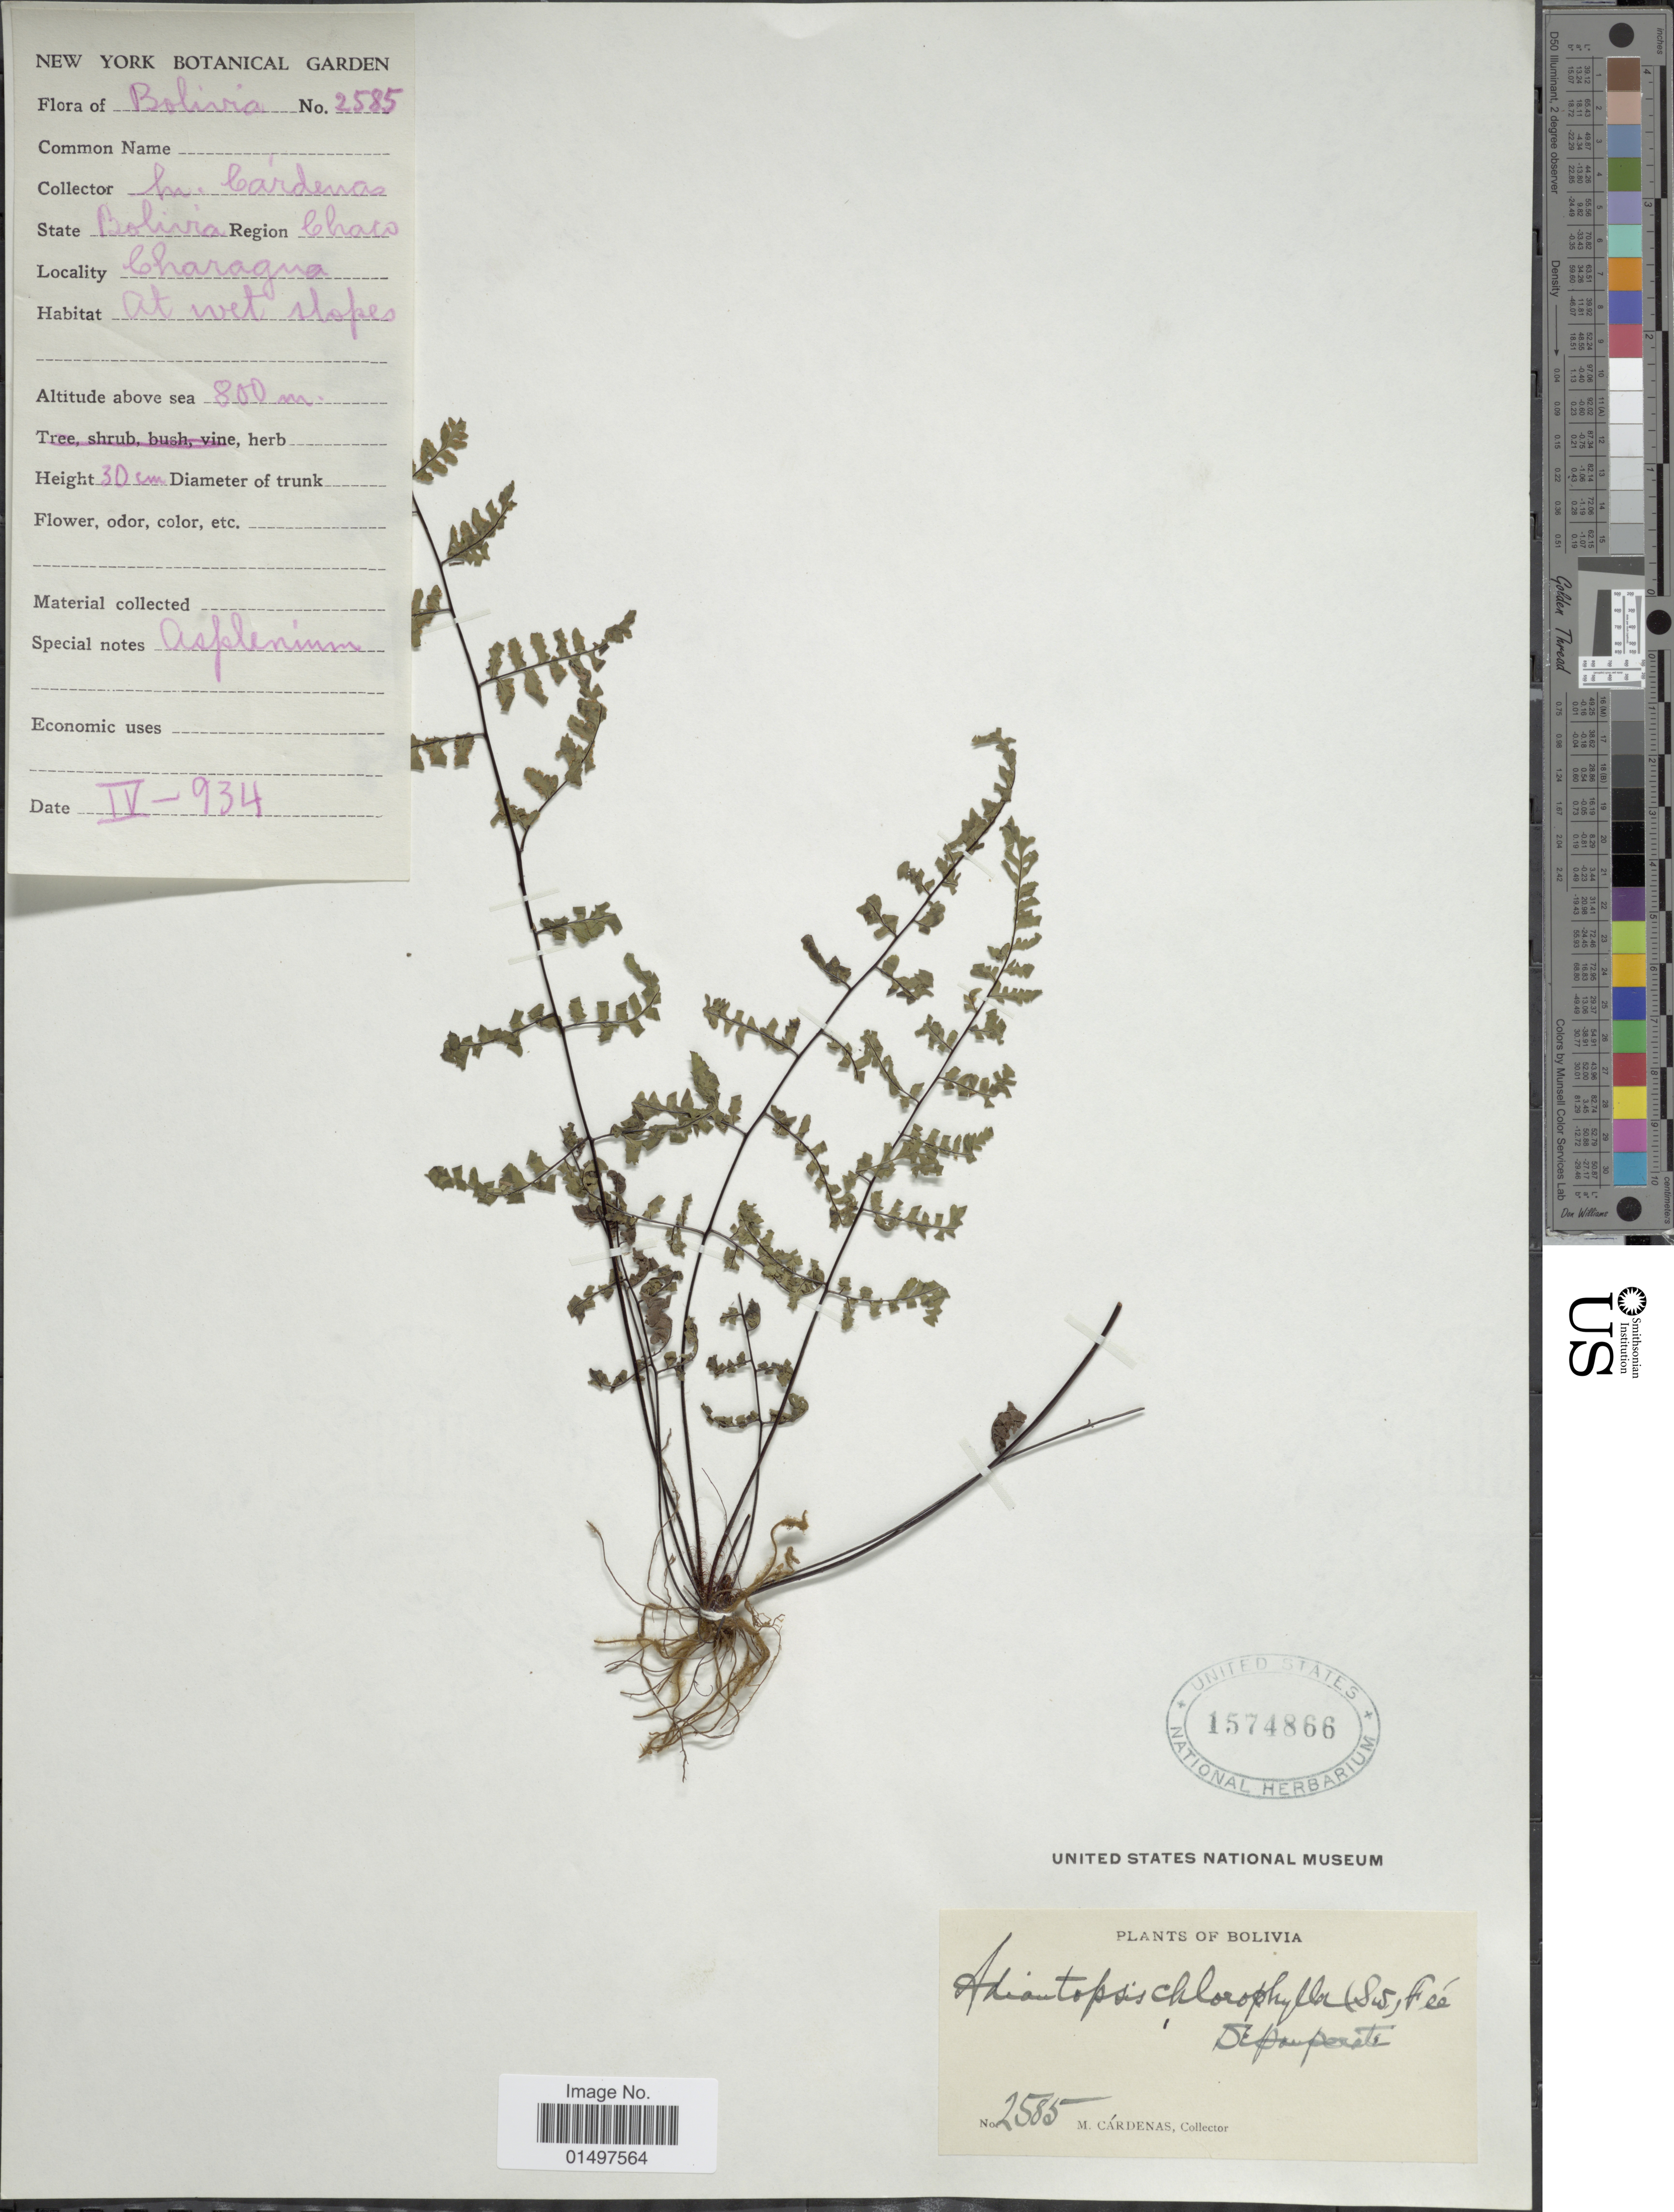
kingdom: Plantae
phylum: Tracheophyta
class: Polypodiopsida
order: Polypodiales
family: Pteridaceae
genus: Adiantopsis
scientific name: Adiantopsis chlorophylla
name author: (Sw.) Fée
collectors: M. Cárdenas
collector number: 2585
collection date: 1934-04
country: Bolivia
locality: Region Chaco. Charagua. At wet slope.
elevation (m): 800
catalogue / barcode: US 1574866